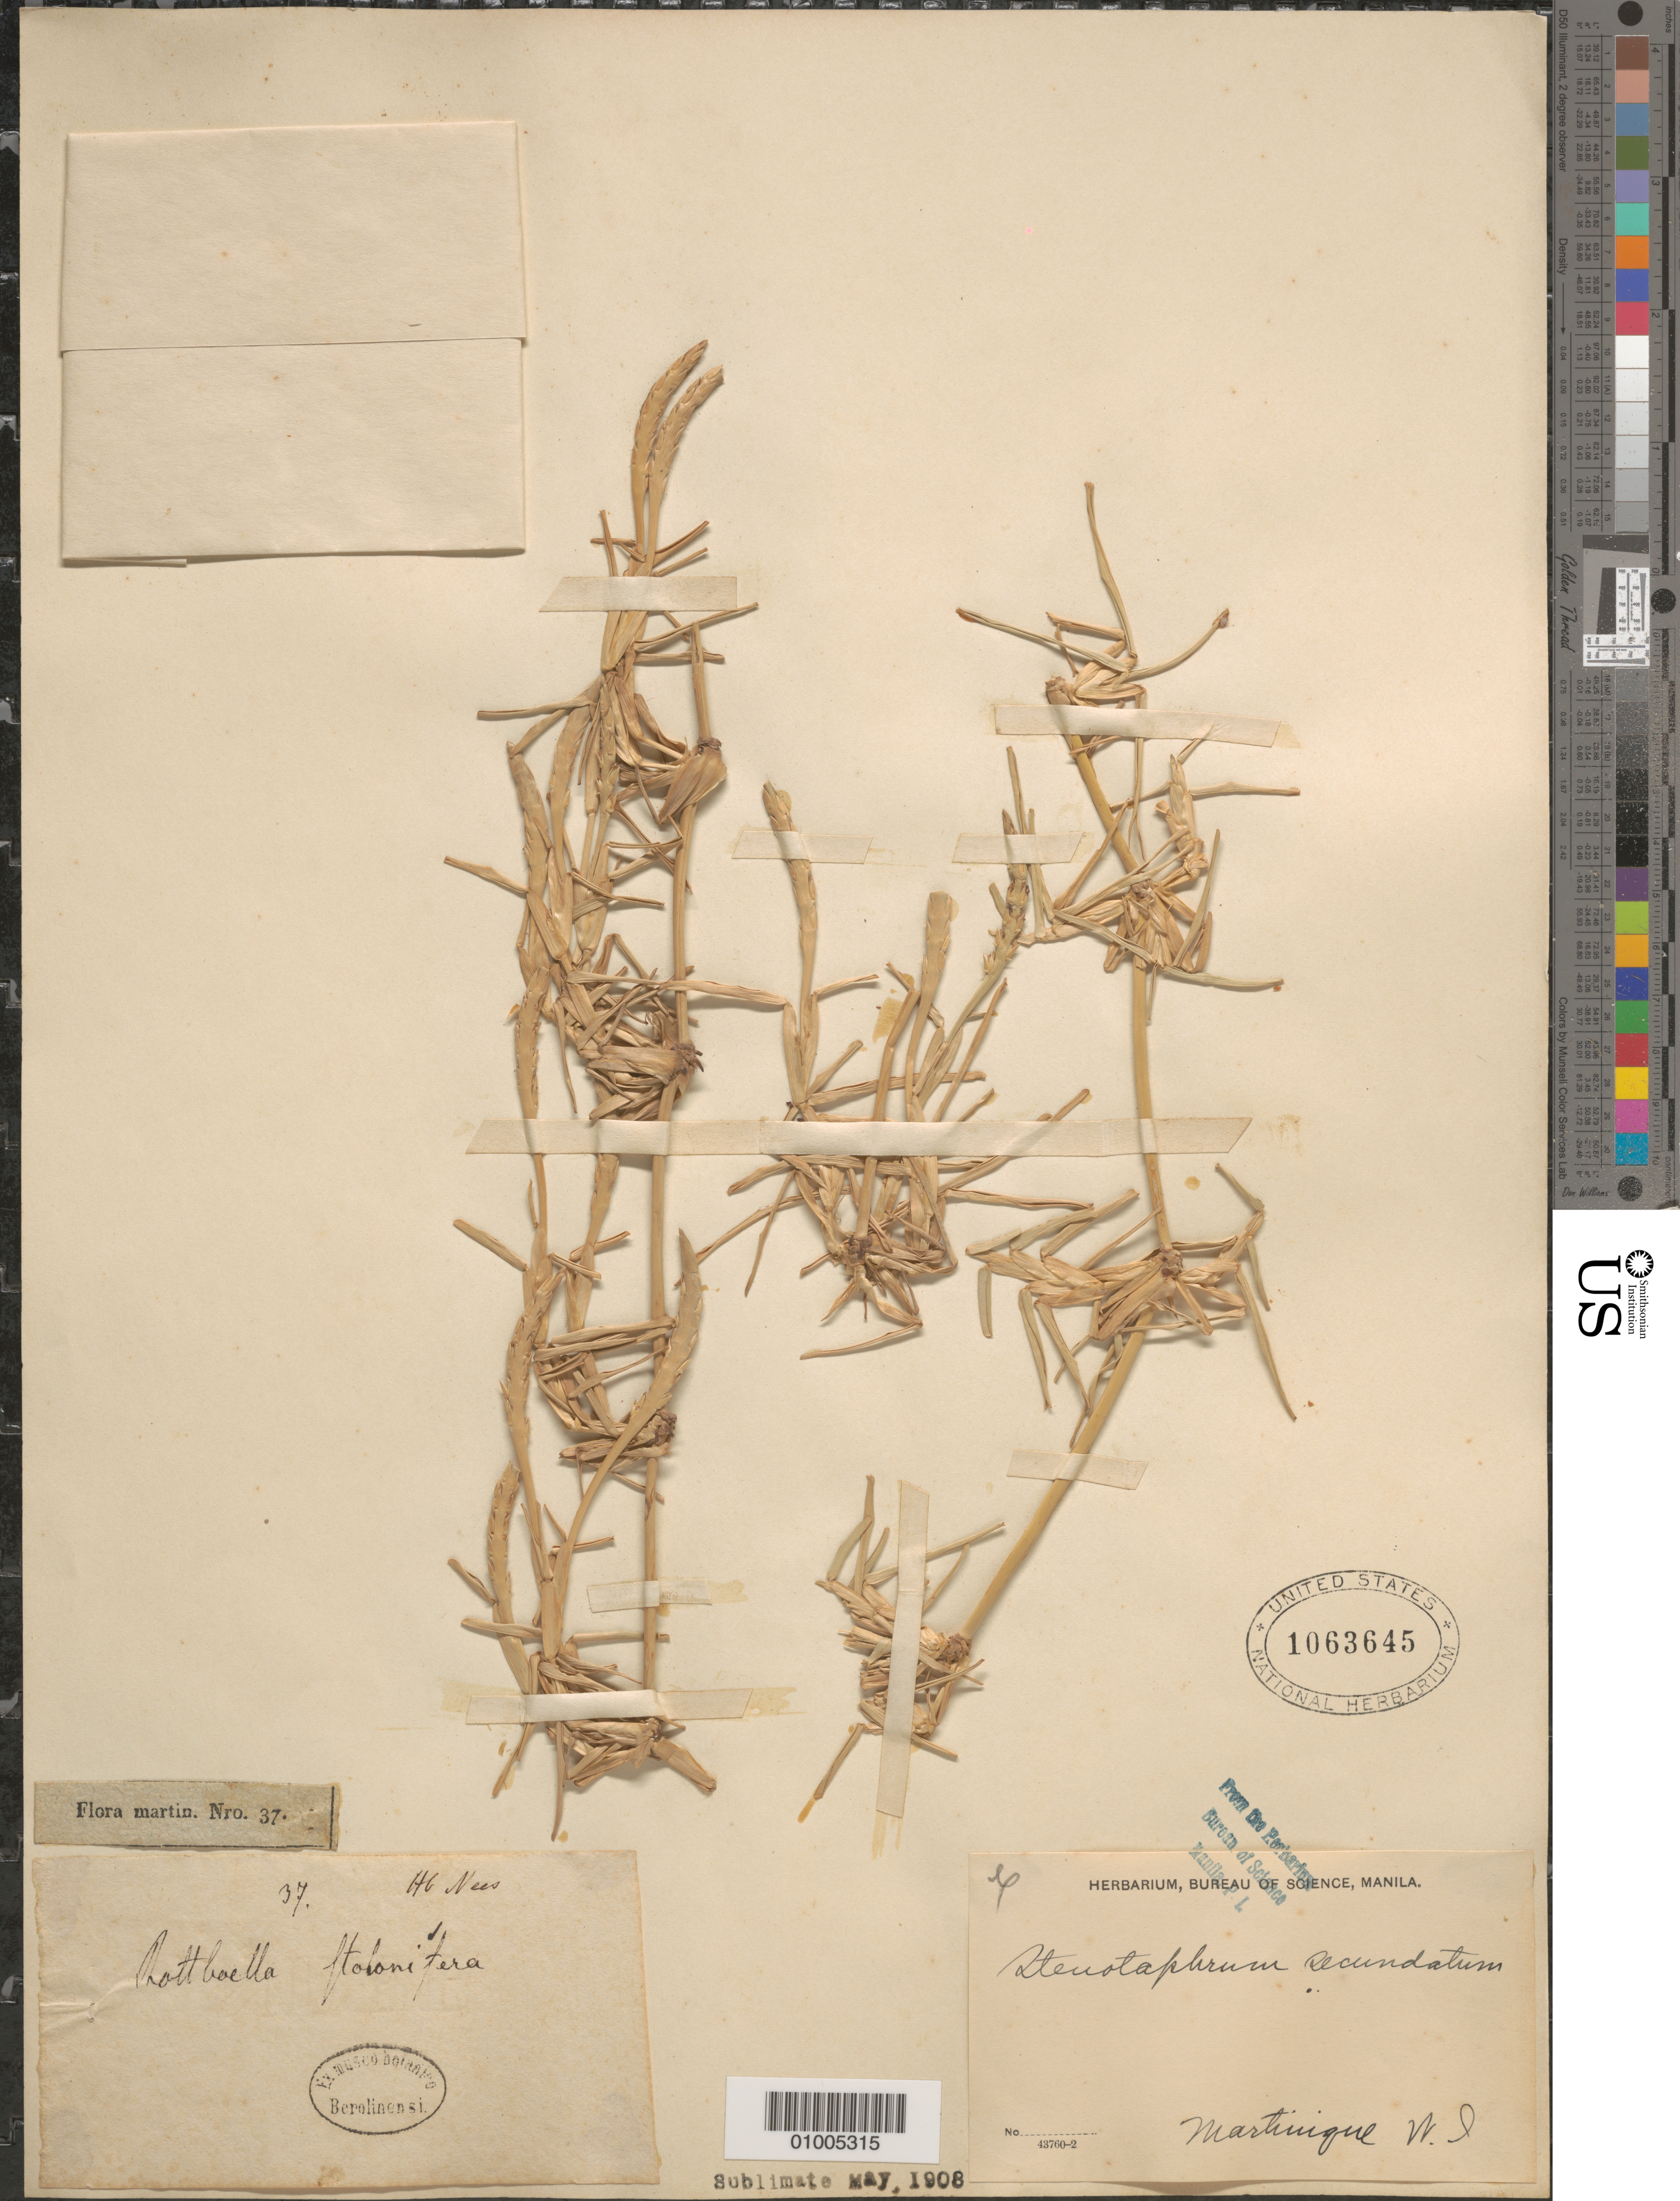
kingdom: Plantae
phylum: Tracheophyta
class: Liliopsida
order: Poales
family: Poaceae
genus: Stenotaphrum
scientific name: Stenotaphrum secundatum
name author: (Walter) Kuntze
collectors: H. Nees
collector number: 37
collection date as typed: May 1908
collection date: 1908-05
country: Martinique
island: Martinique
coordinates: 0 N, 0 E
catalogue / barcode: US 1063645